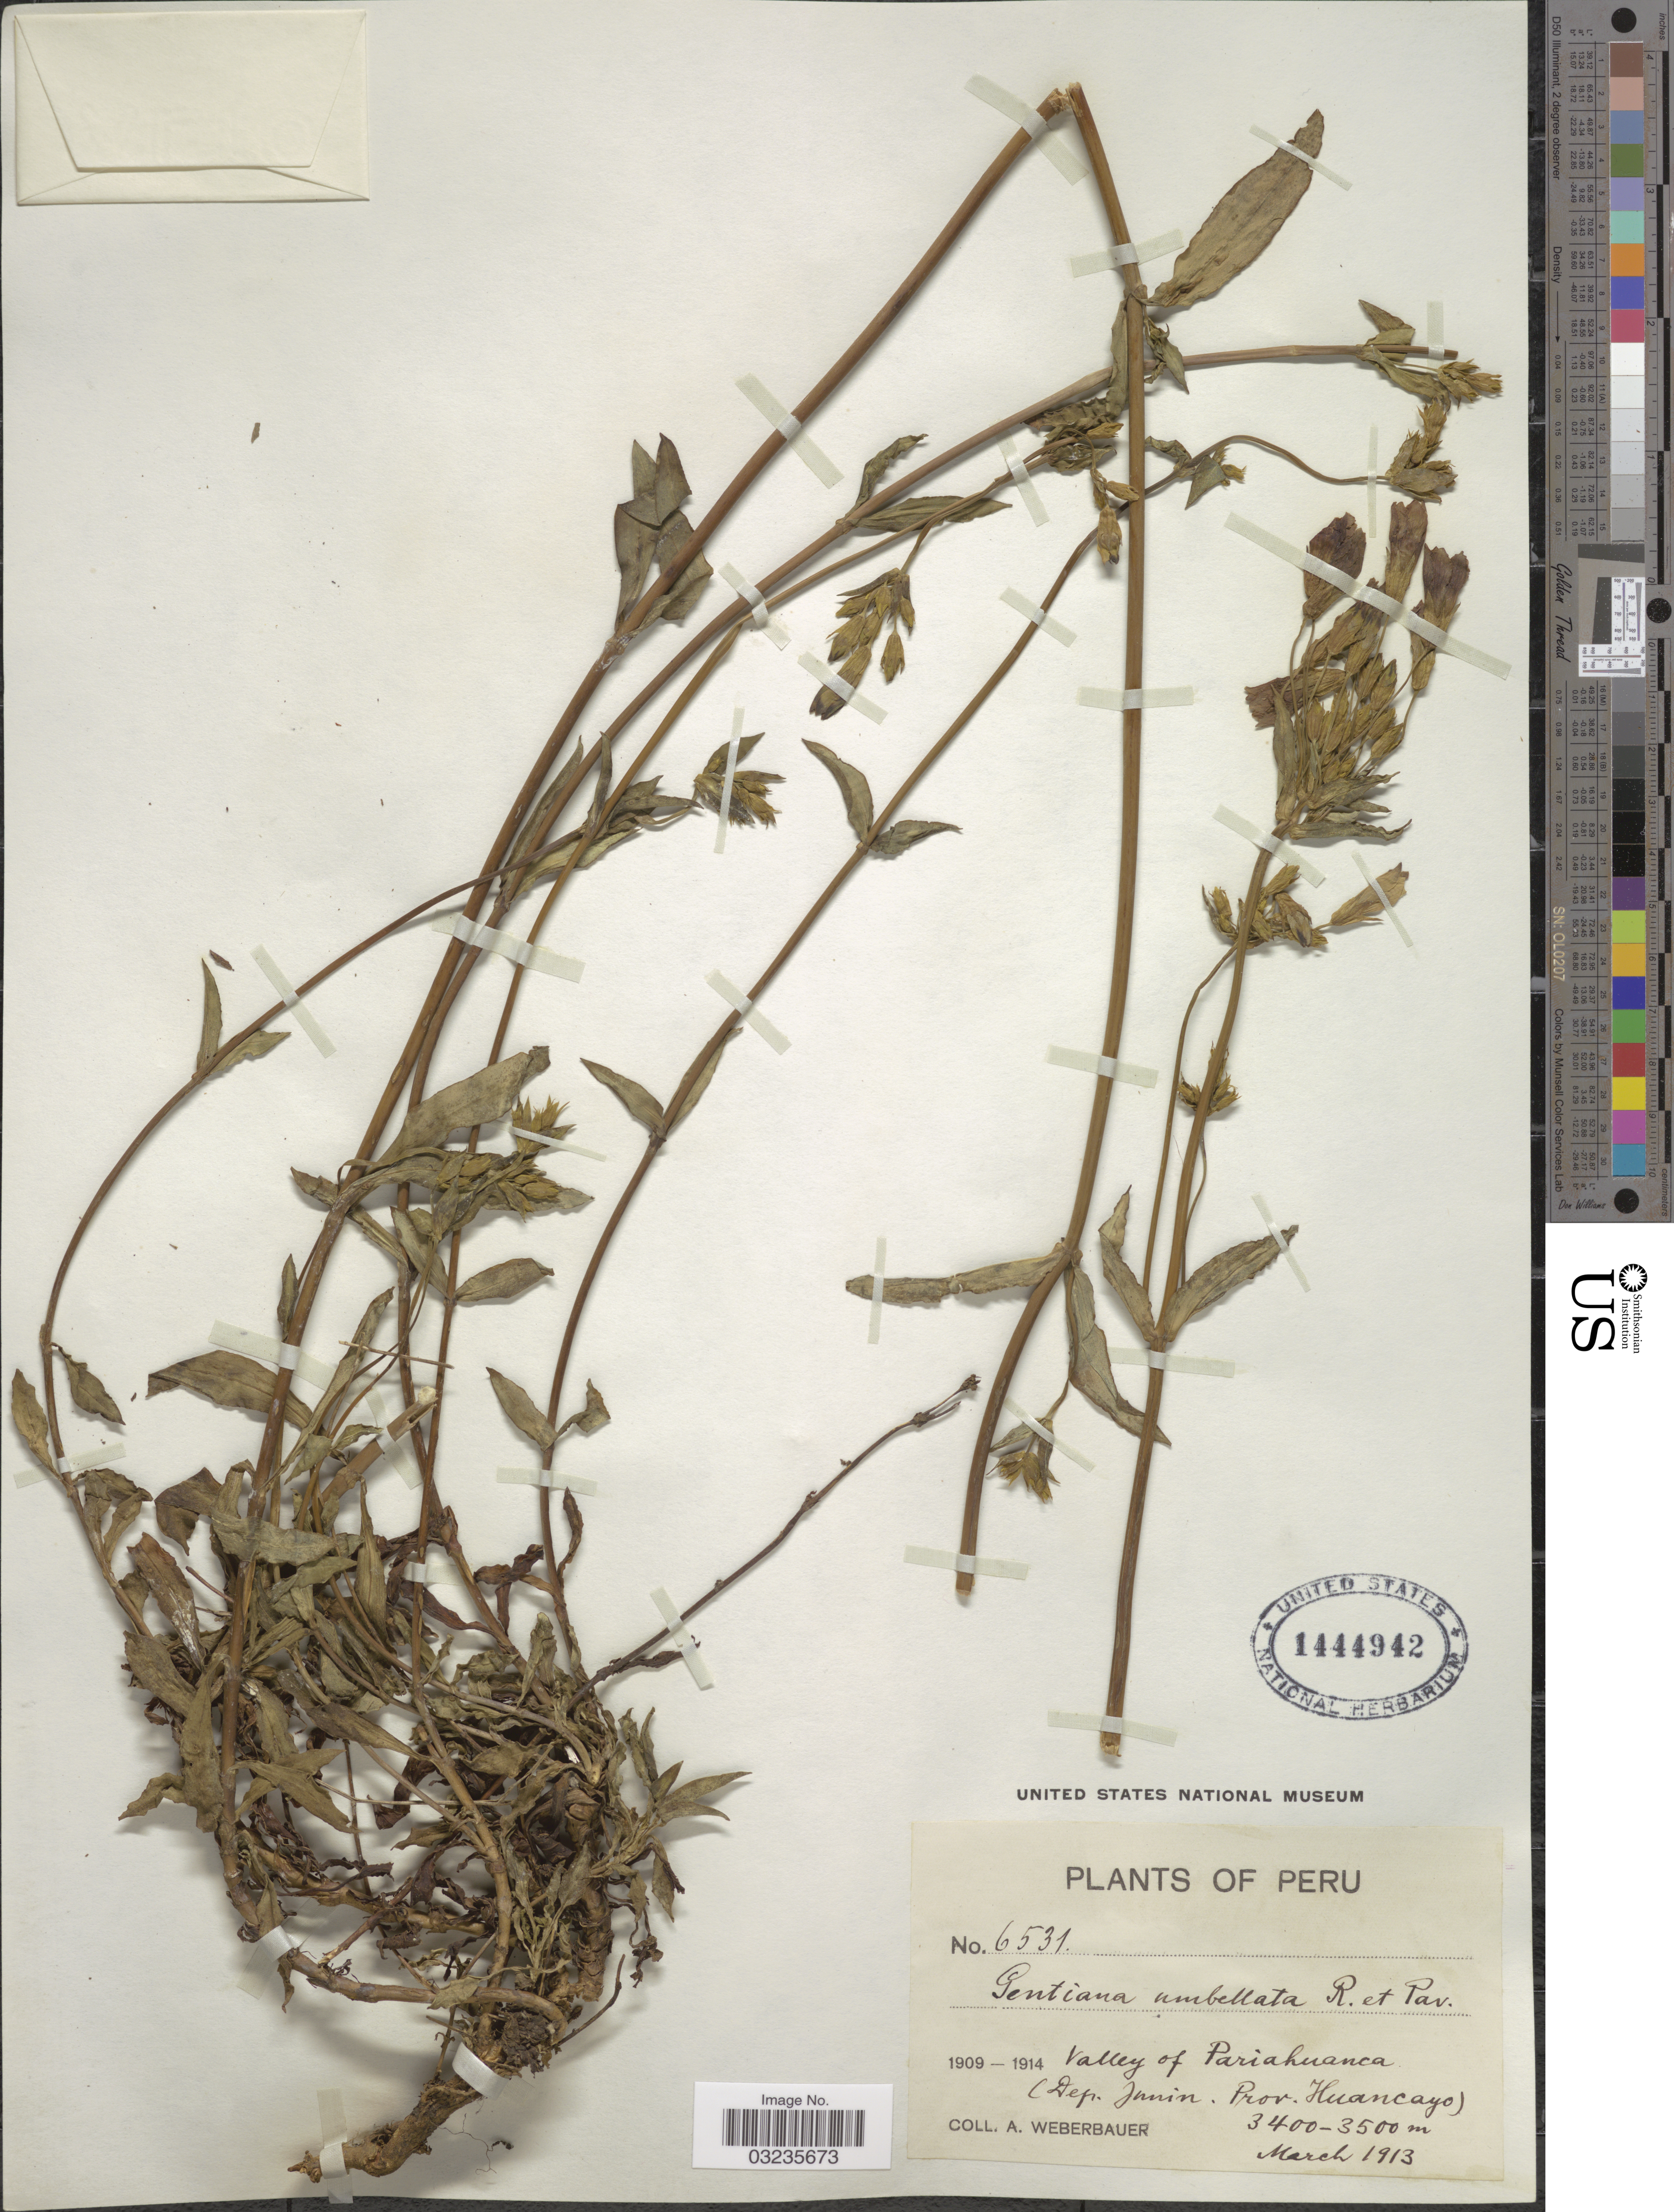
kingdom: Plantae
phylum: Tracheophyta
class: Magnoliopsida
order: Gentianales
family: Gentianaceae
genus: Gentianella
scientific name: Gentianella sp.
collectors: A. Weberbauer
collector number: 6531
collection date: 1913-03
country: Peru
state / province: Junín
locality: Valley of Pariahuanca (Dep. Junin. Prov. Huancayo).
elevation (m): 3400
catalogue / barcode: US 1444942